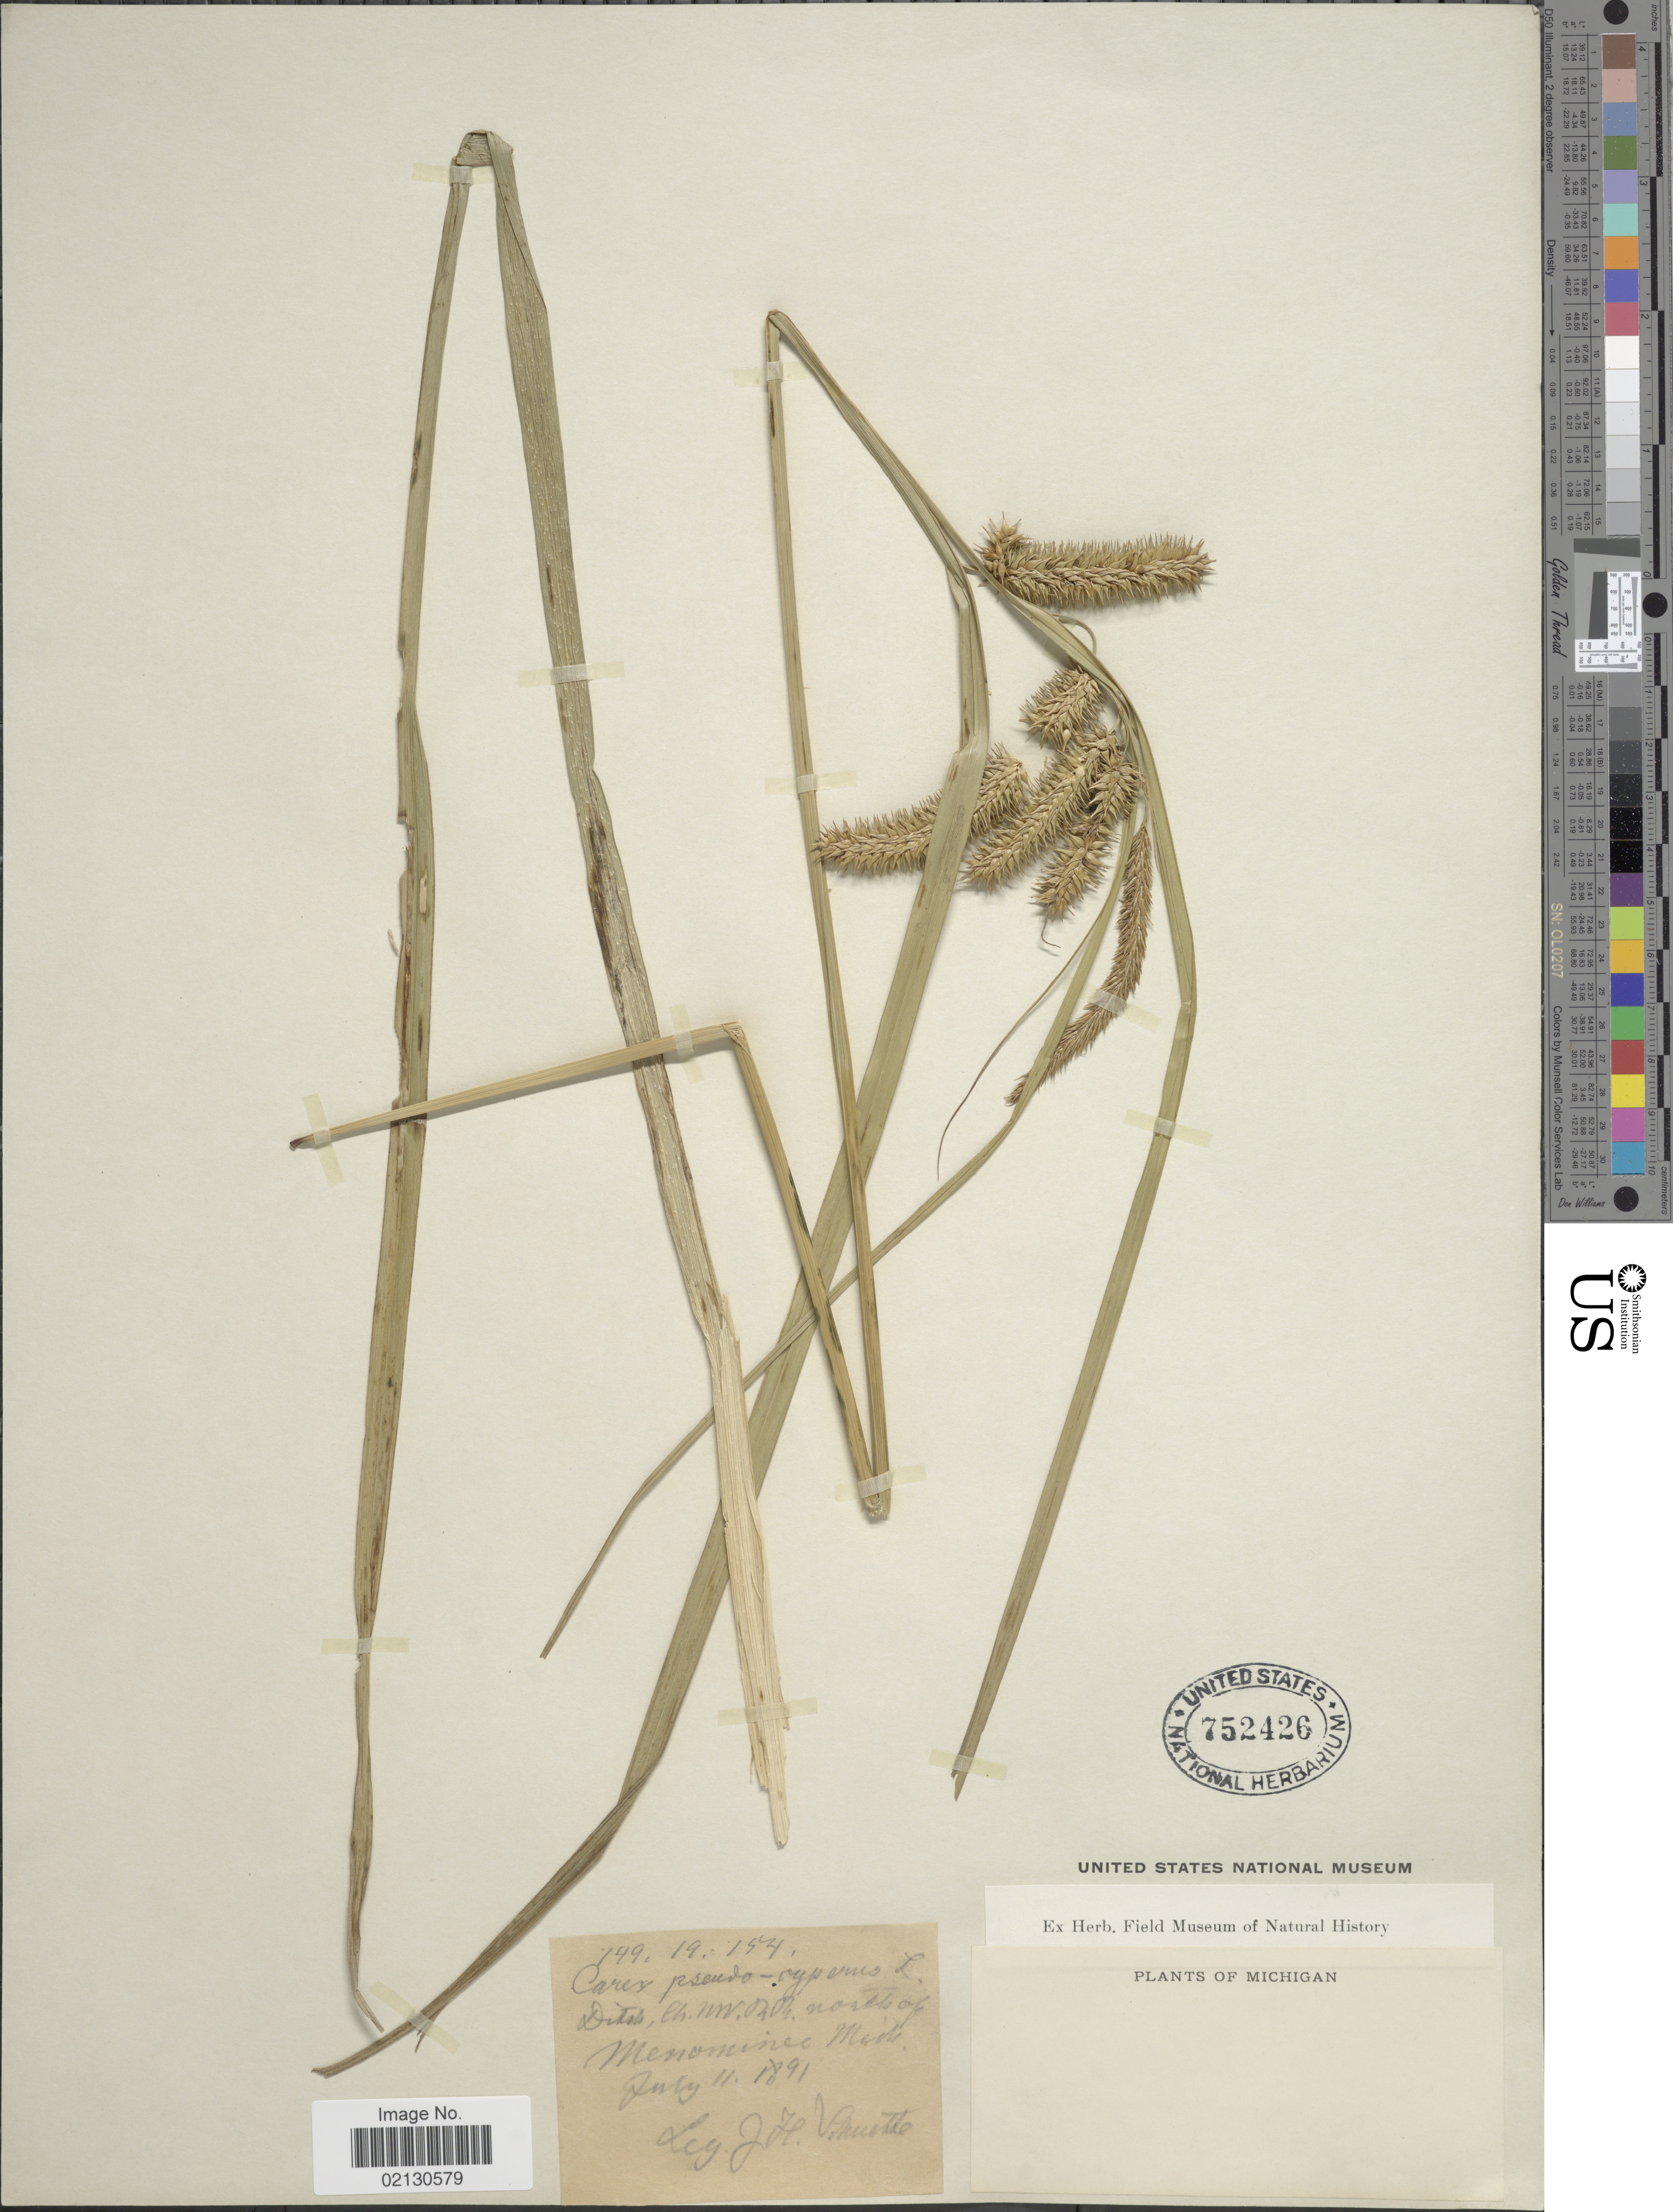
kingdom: Plantae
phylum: Tracheophyta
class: Liliopsida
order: Poales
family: Cyperaceae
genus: Carex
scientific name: Carex pseudocyperus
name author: L.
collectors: J. H. Schuette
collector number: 149.19.154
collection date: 1891-07-11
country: United States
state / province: Michigan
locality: Ditch, Ch. NW. RR. [Chicago and North Western Railroad], north of Menominee.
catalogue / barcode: US 752426